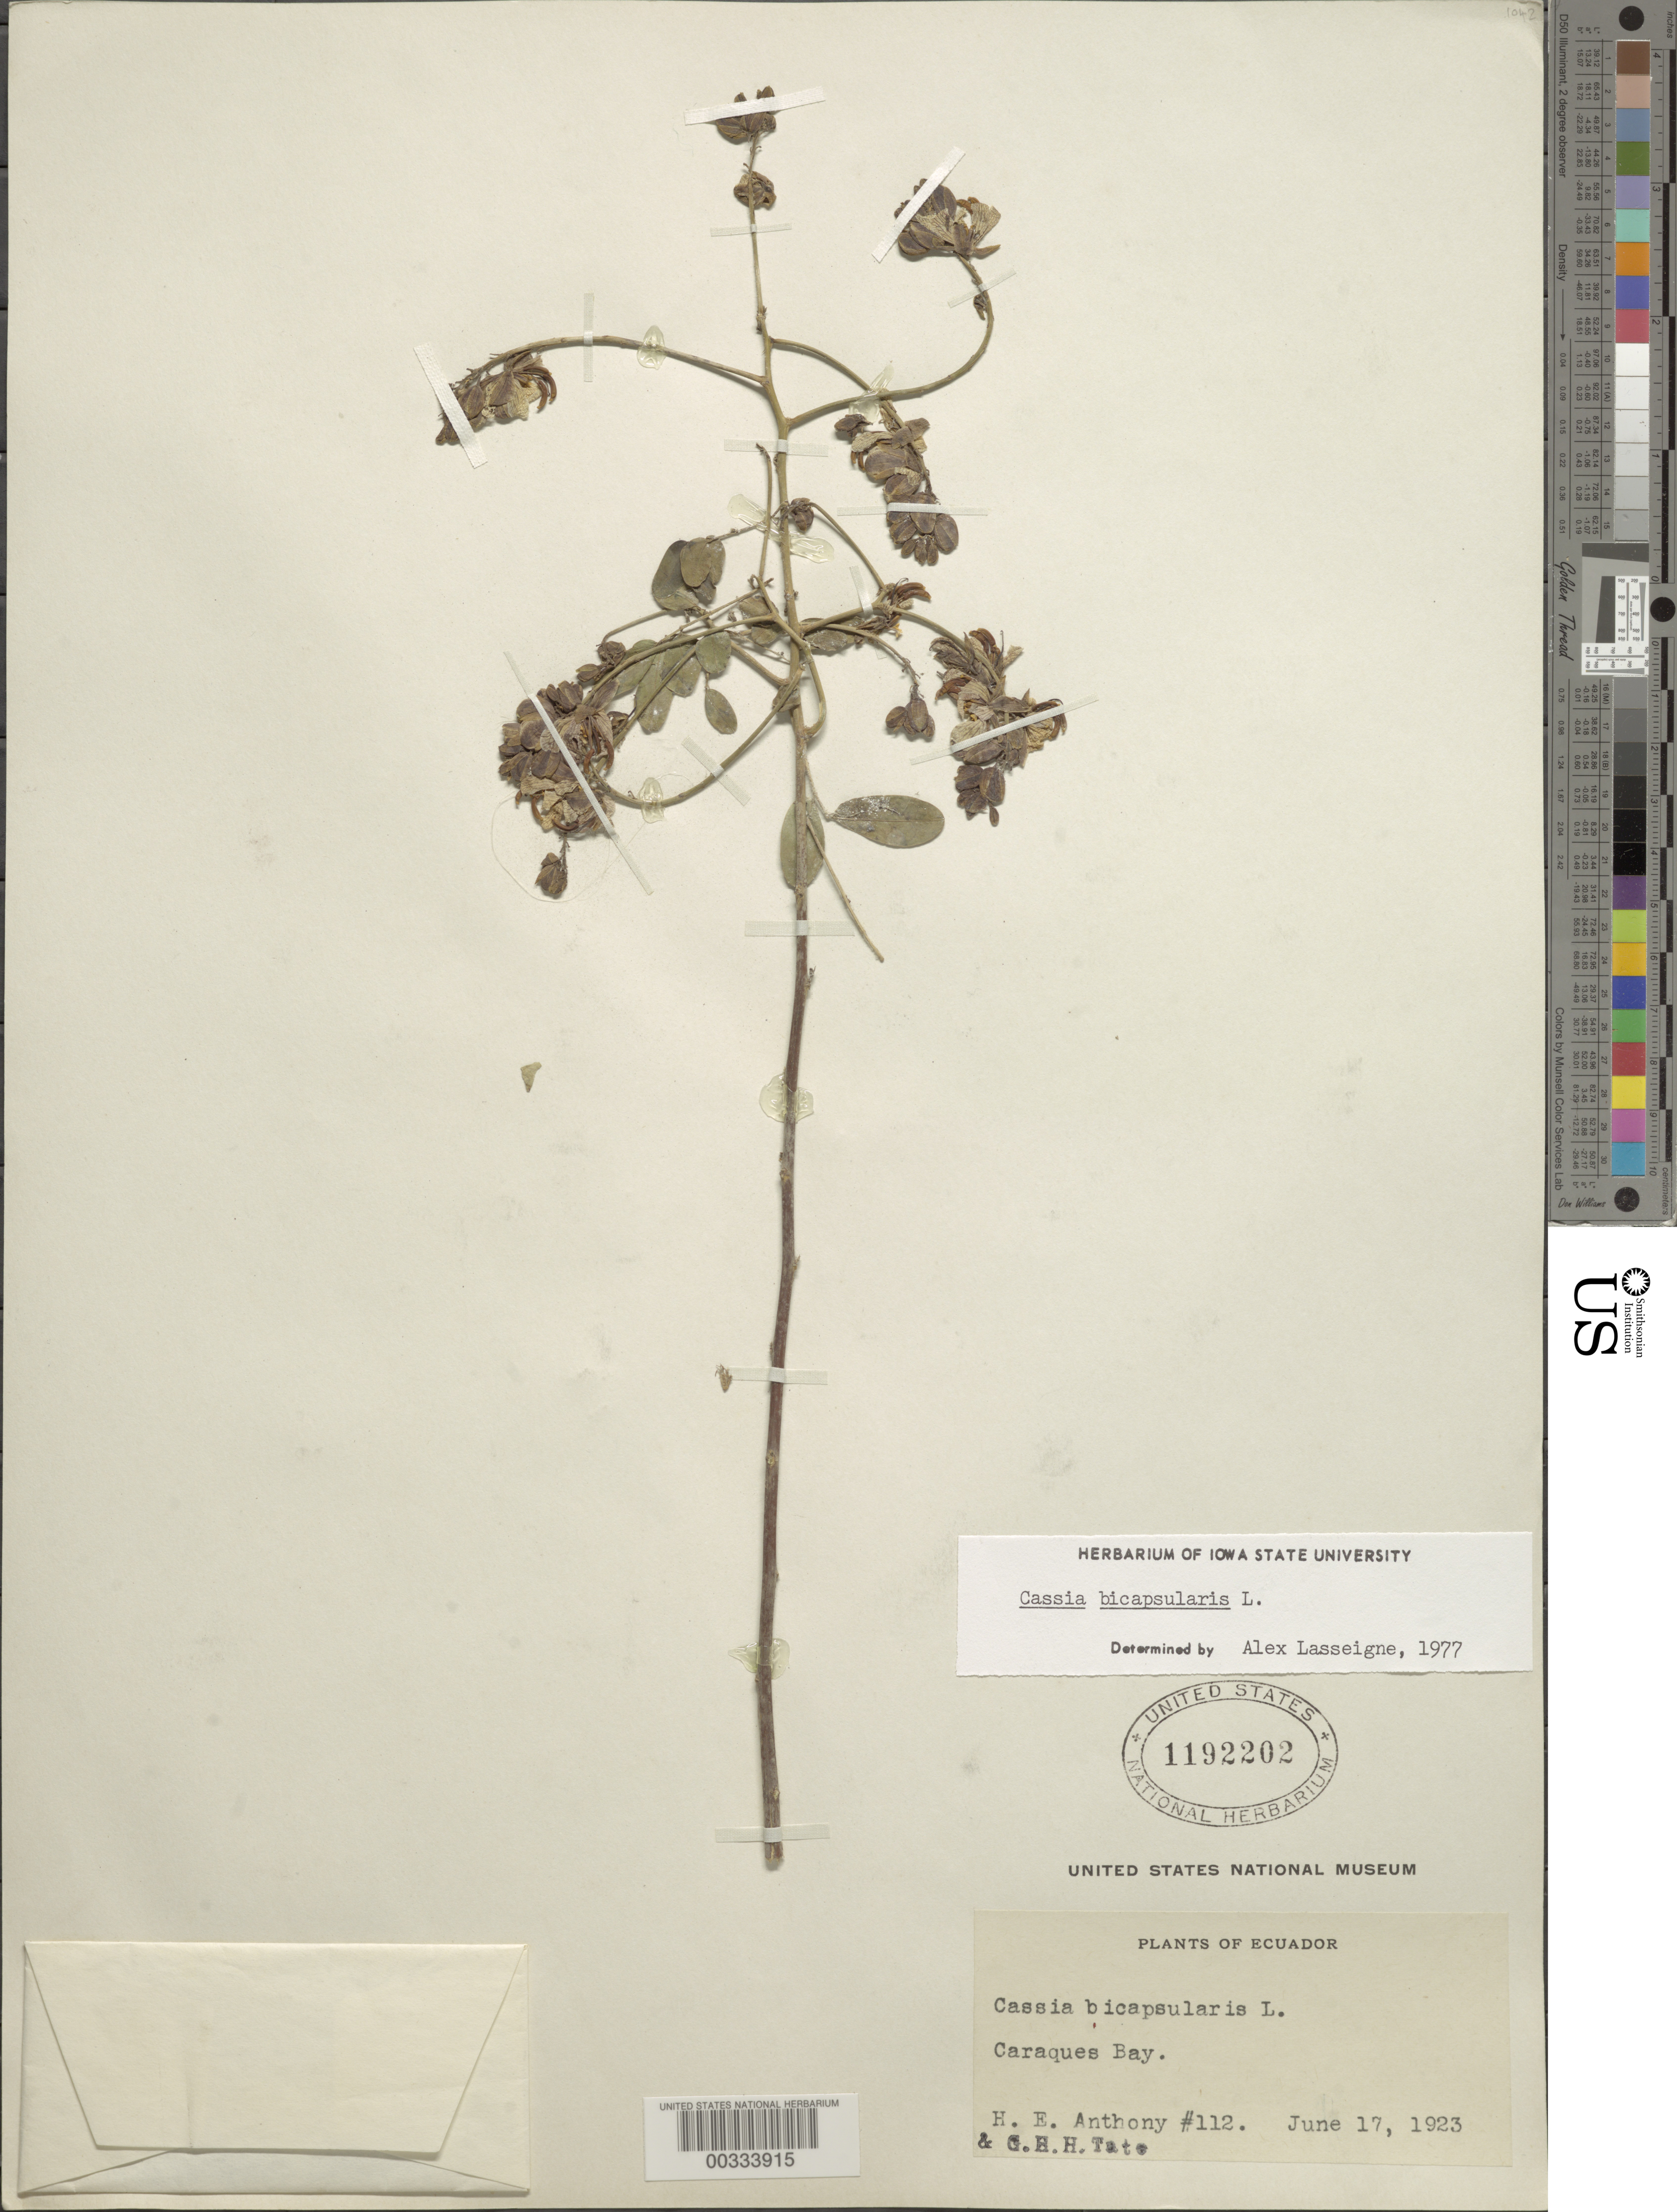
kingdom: Plantae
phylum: Tracheophyta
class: Magnoliopsida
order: Fabales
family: Fabaceae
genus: Senna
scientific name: Senna bicapsularis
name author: (L.) Roxb.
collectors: H. E. Anthony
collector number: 112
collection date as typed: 17 Jun 1923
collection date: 1923-06-17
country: Ecuador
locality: Caraques Bay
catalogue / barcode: US 1192202